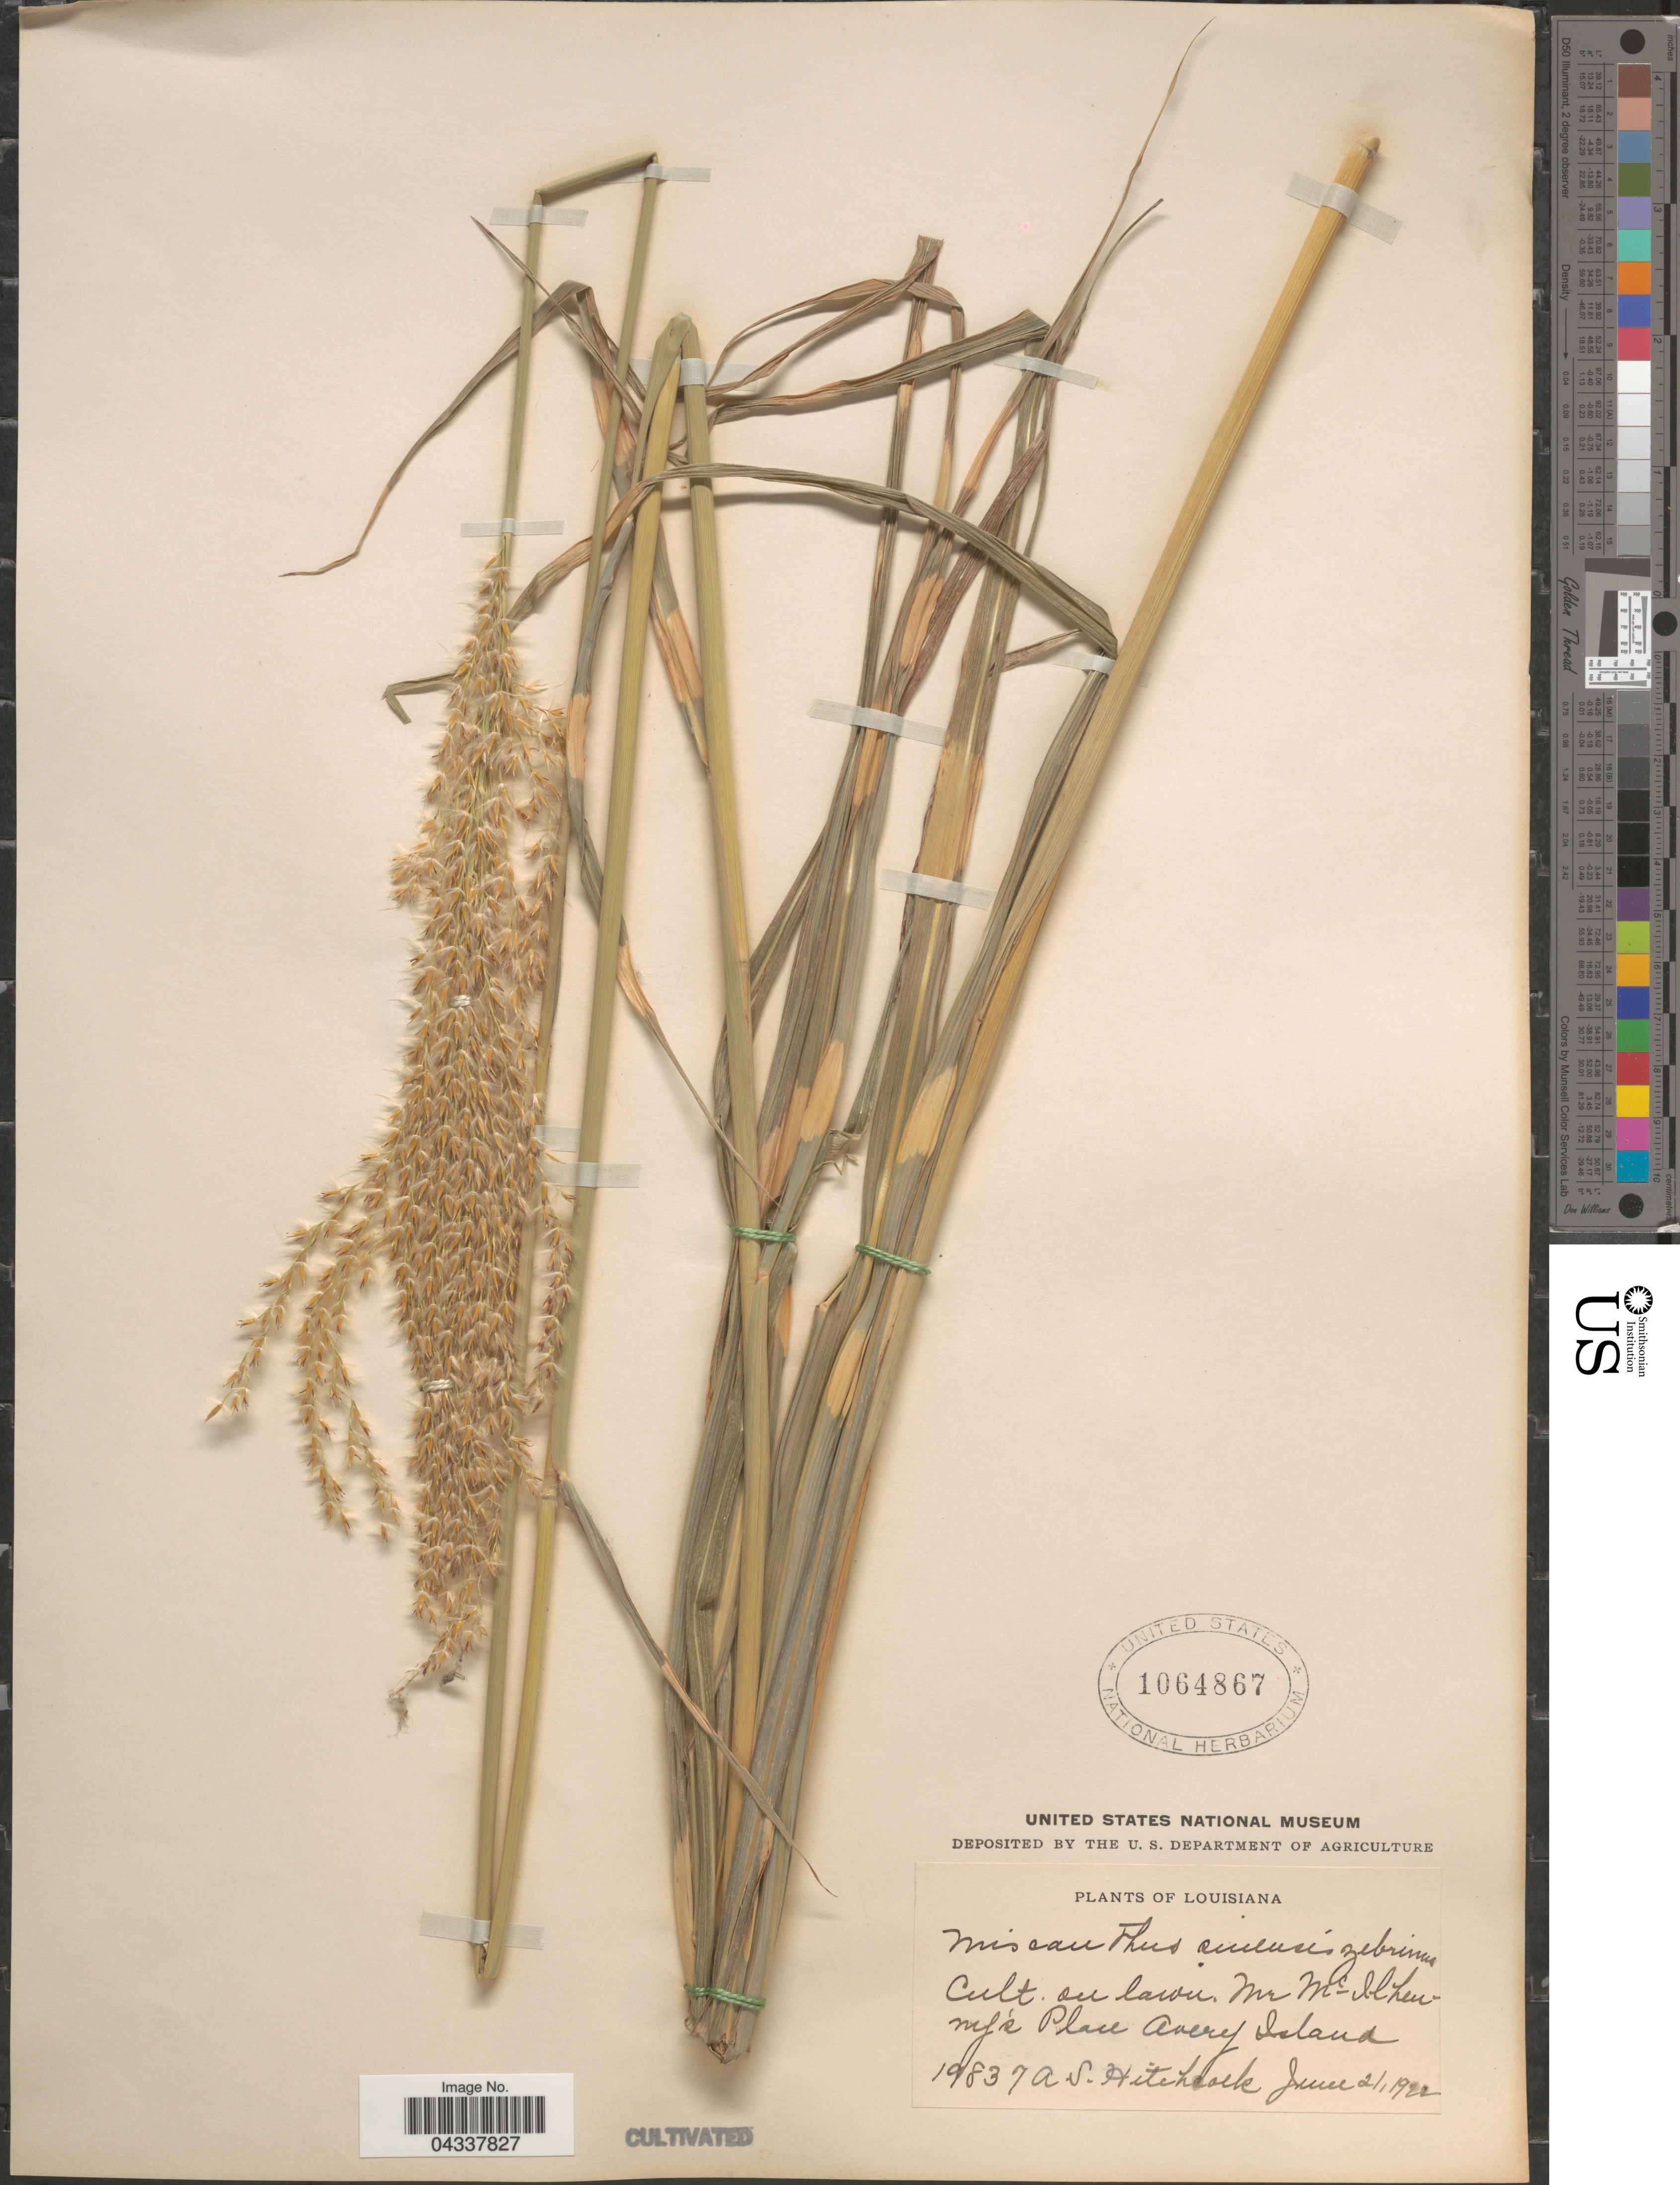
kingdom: Plantae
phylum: Tracheophyta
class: Liliopsida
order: Poales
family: Poaceae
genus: Miscanthus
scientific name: Miscanthus sinensis var. zebrinus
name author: Beal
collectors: A. S. Hitchcock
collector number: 19837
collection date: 1922-06-21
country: United States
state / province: Louisiana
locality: On lawn Mr. McIlhenny's Place Avery Island.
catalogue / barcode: US 1064867